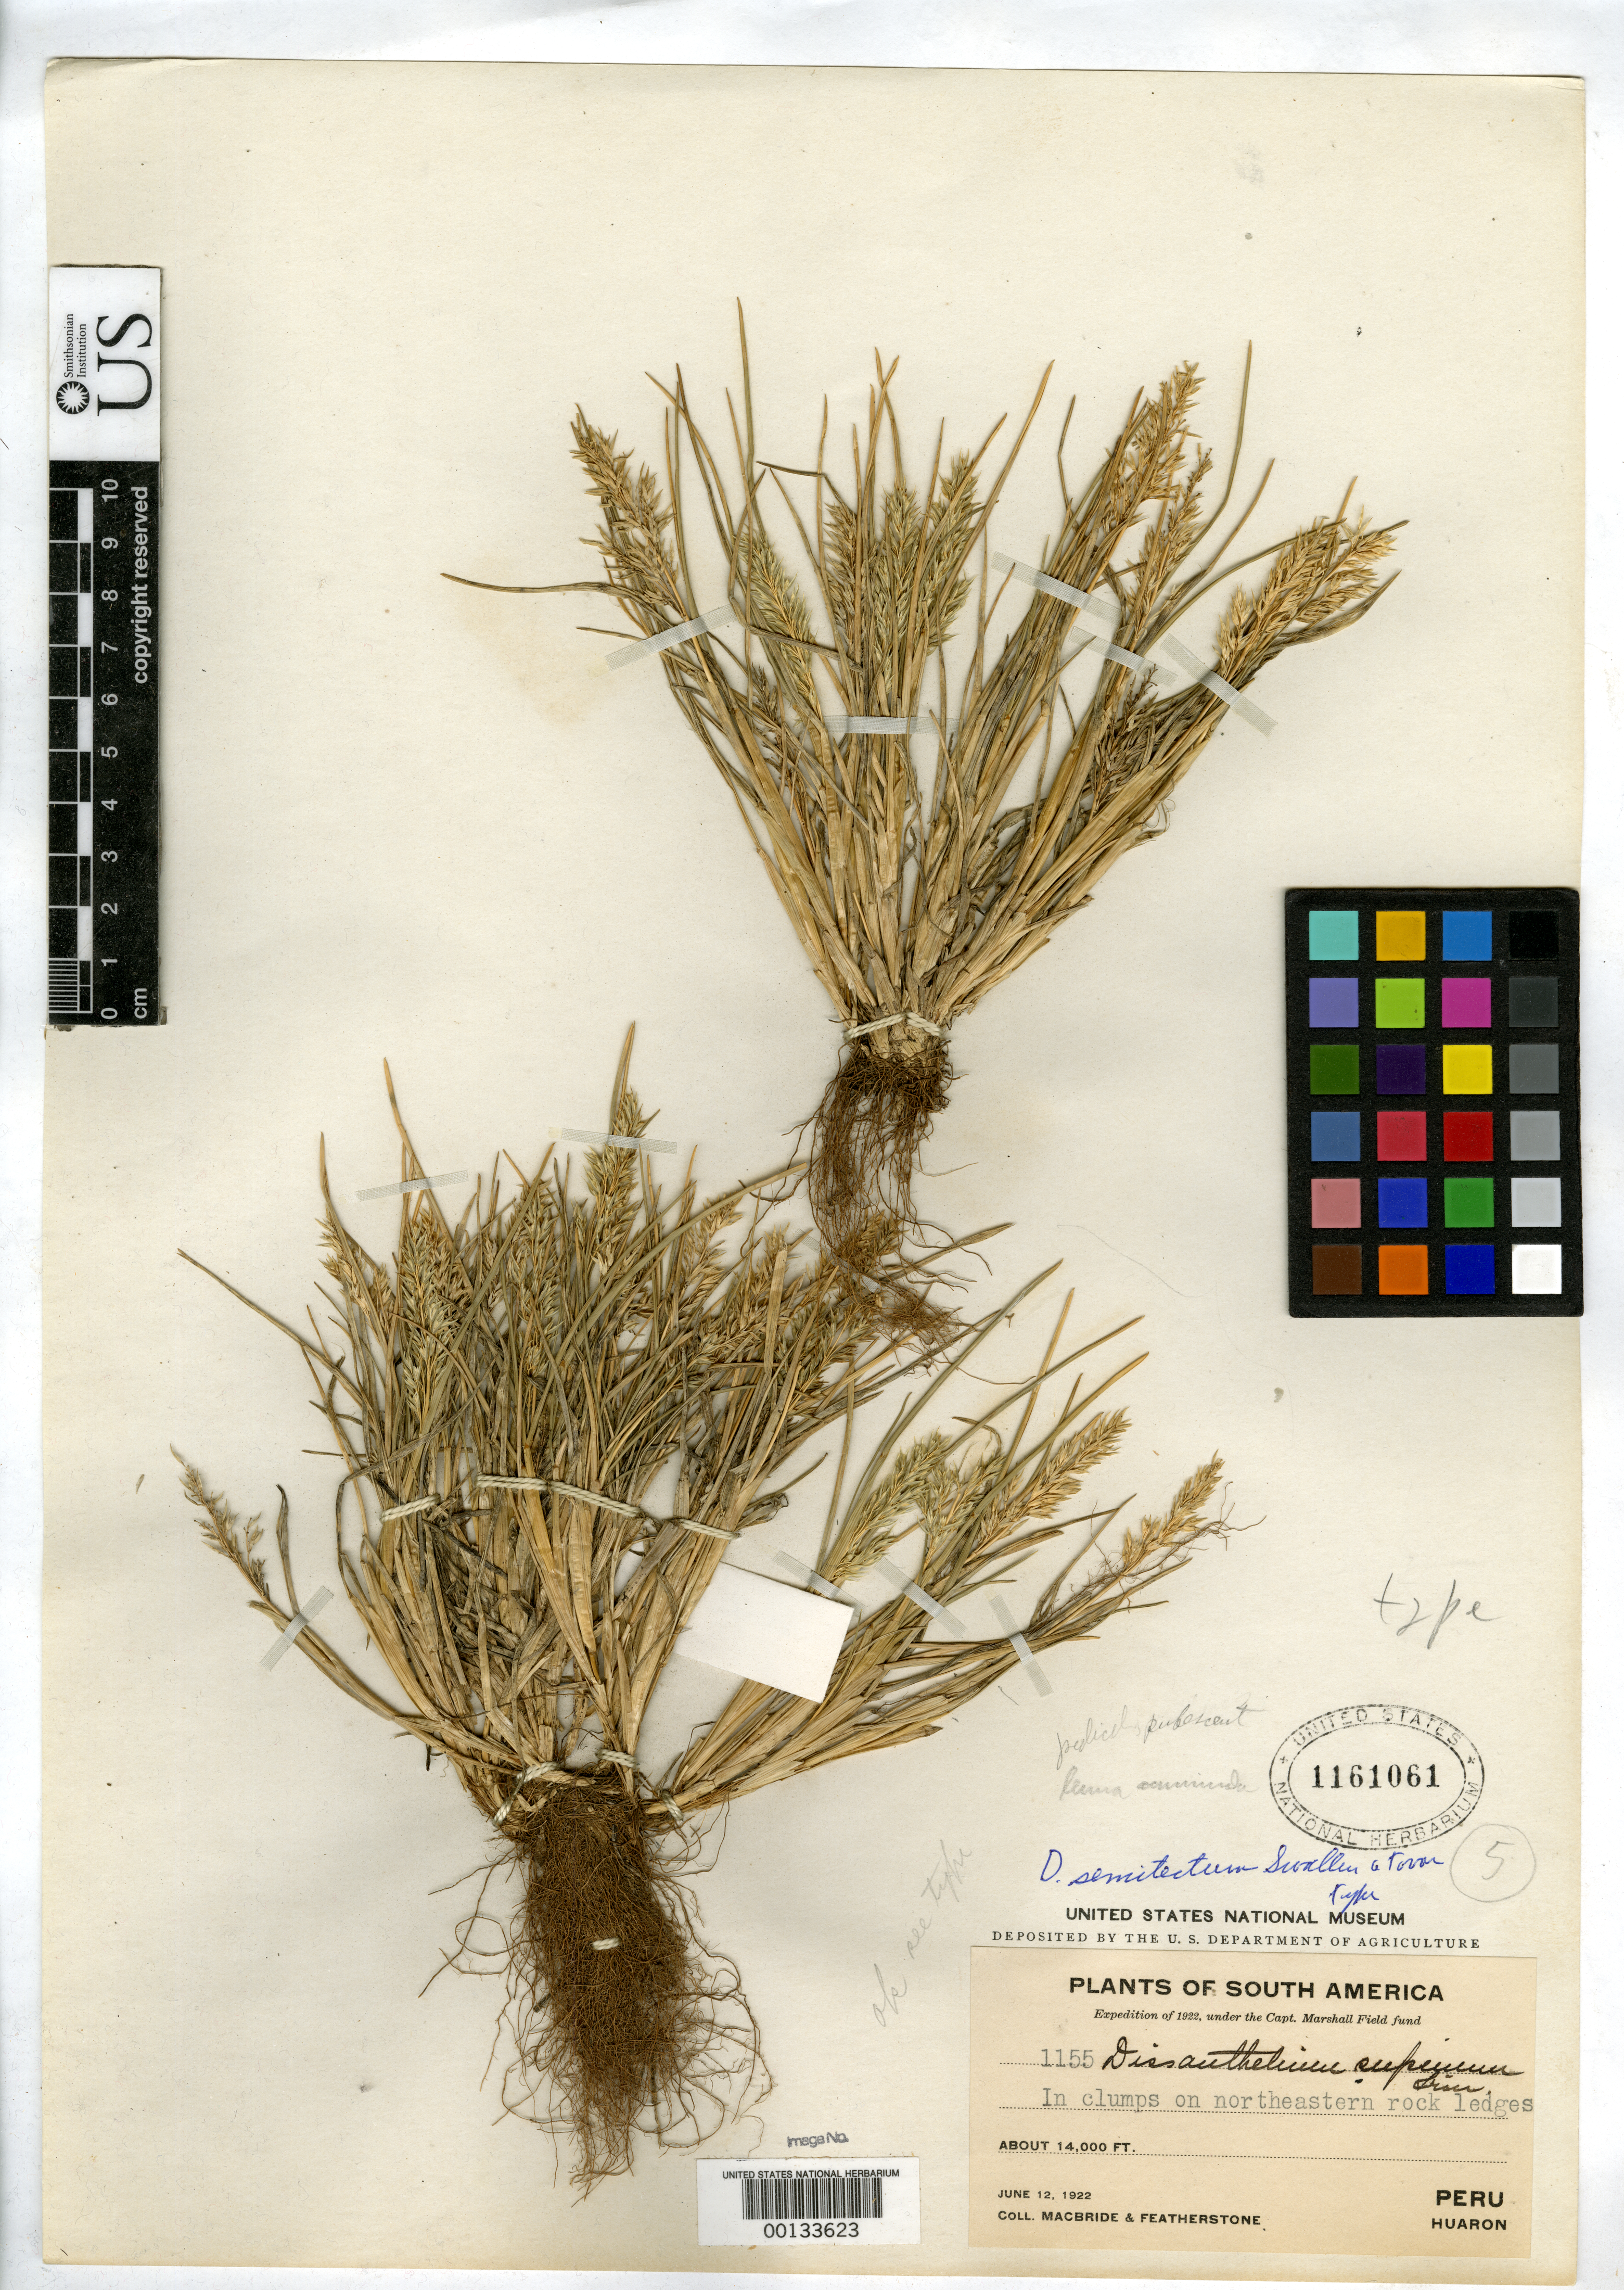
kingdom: Plantae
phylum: Tracheophyta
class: Liliopsida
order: Poales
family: Poaceae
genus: Dissanthelium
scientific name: Dissanthelium semitectum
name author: Swallen & Tovar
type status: Holotype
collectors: J. F. Macbride & W. Featherstone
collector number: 1155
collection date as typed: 12 Jun 1922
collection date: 1922-06-12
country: Peru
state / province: Junín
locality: Huaron, NE rock ledges.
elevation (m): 4267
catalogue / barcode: US 1161061